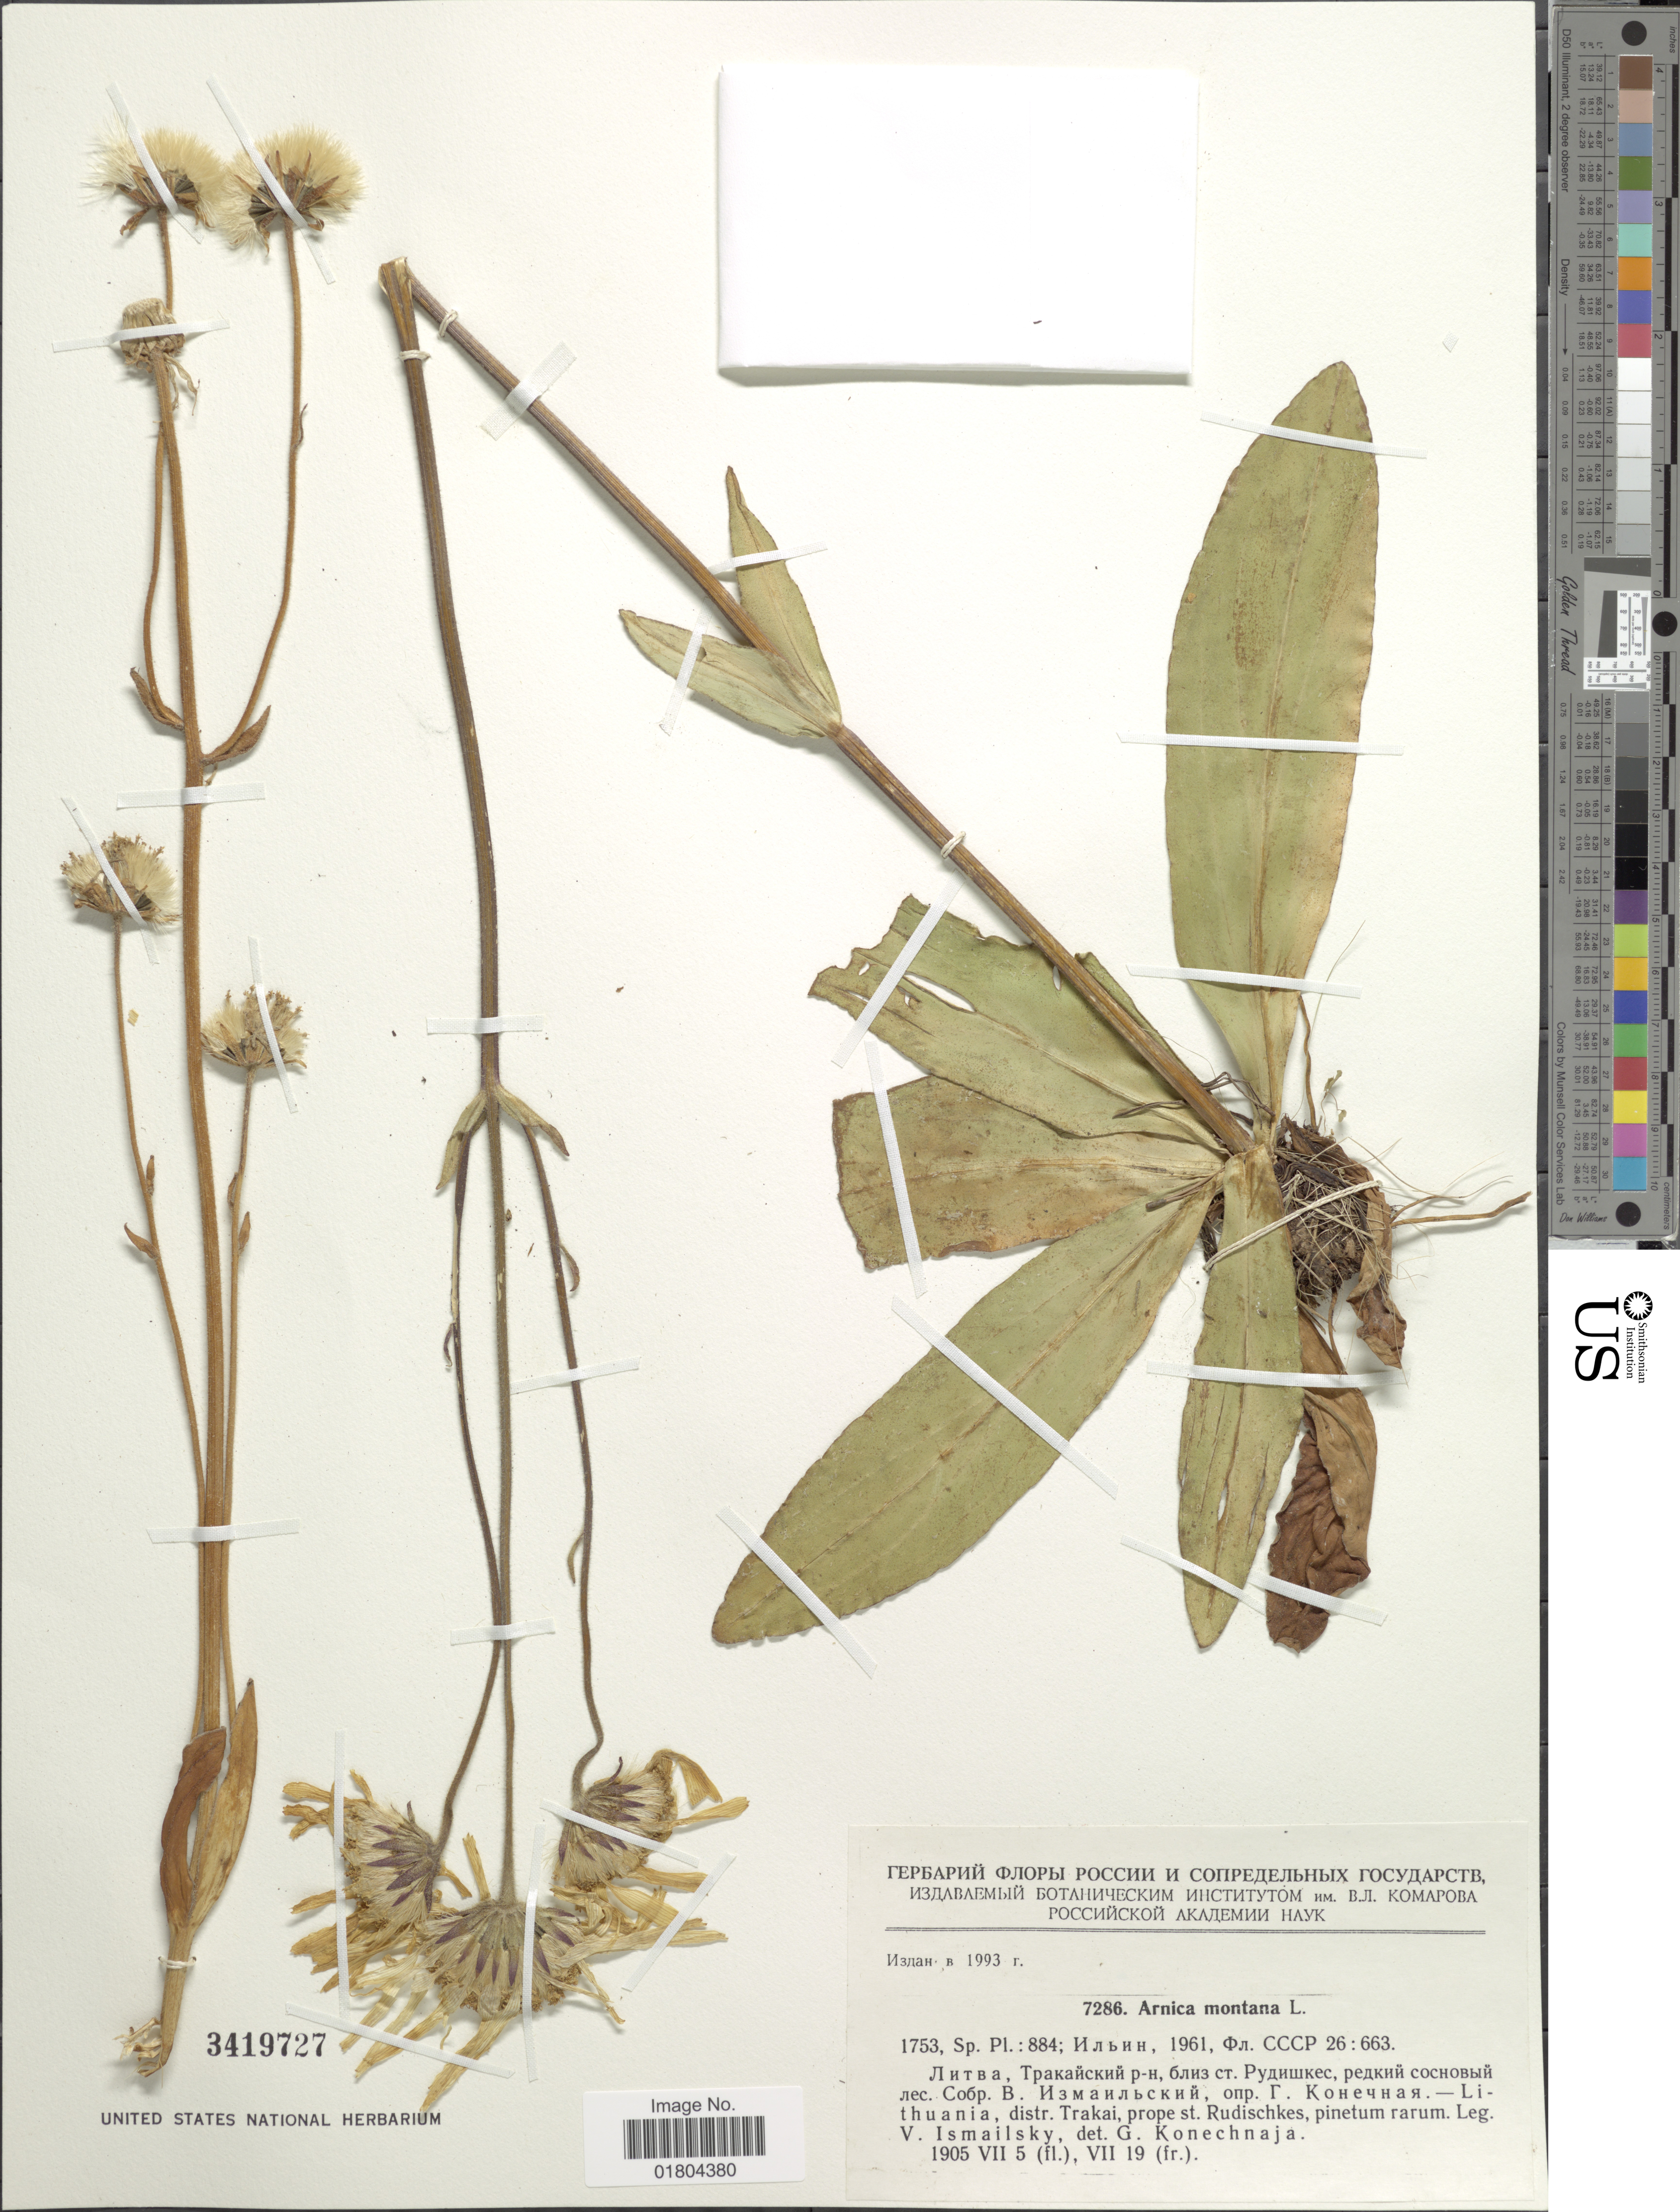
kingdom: Plantae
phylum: Tracheophyta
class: Magnoliopsida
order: Asterales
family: Asteraceae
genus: Arnica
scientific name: Arnica montana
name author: L.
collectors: V. Ismailsky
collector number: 7286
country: Lithuania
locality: Lithuania, distr. Trakai, prope st Rudischkes, pinetum rarum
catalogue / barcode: US 3419727